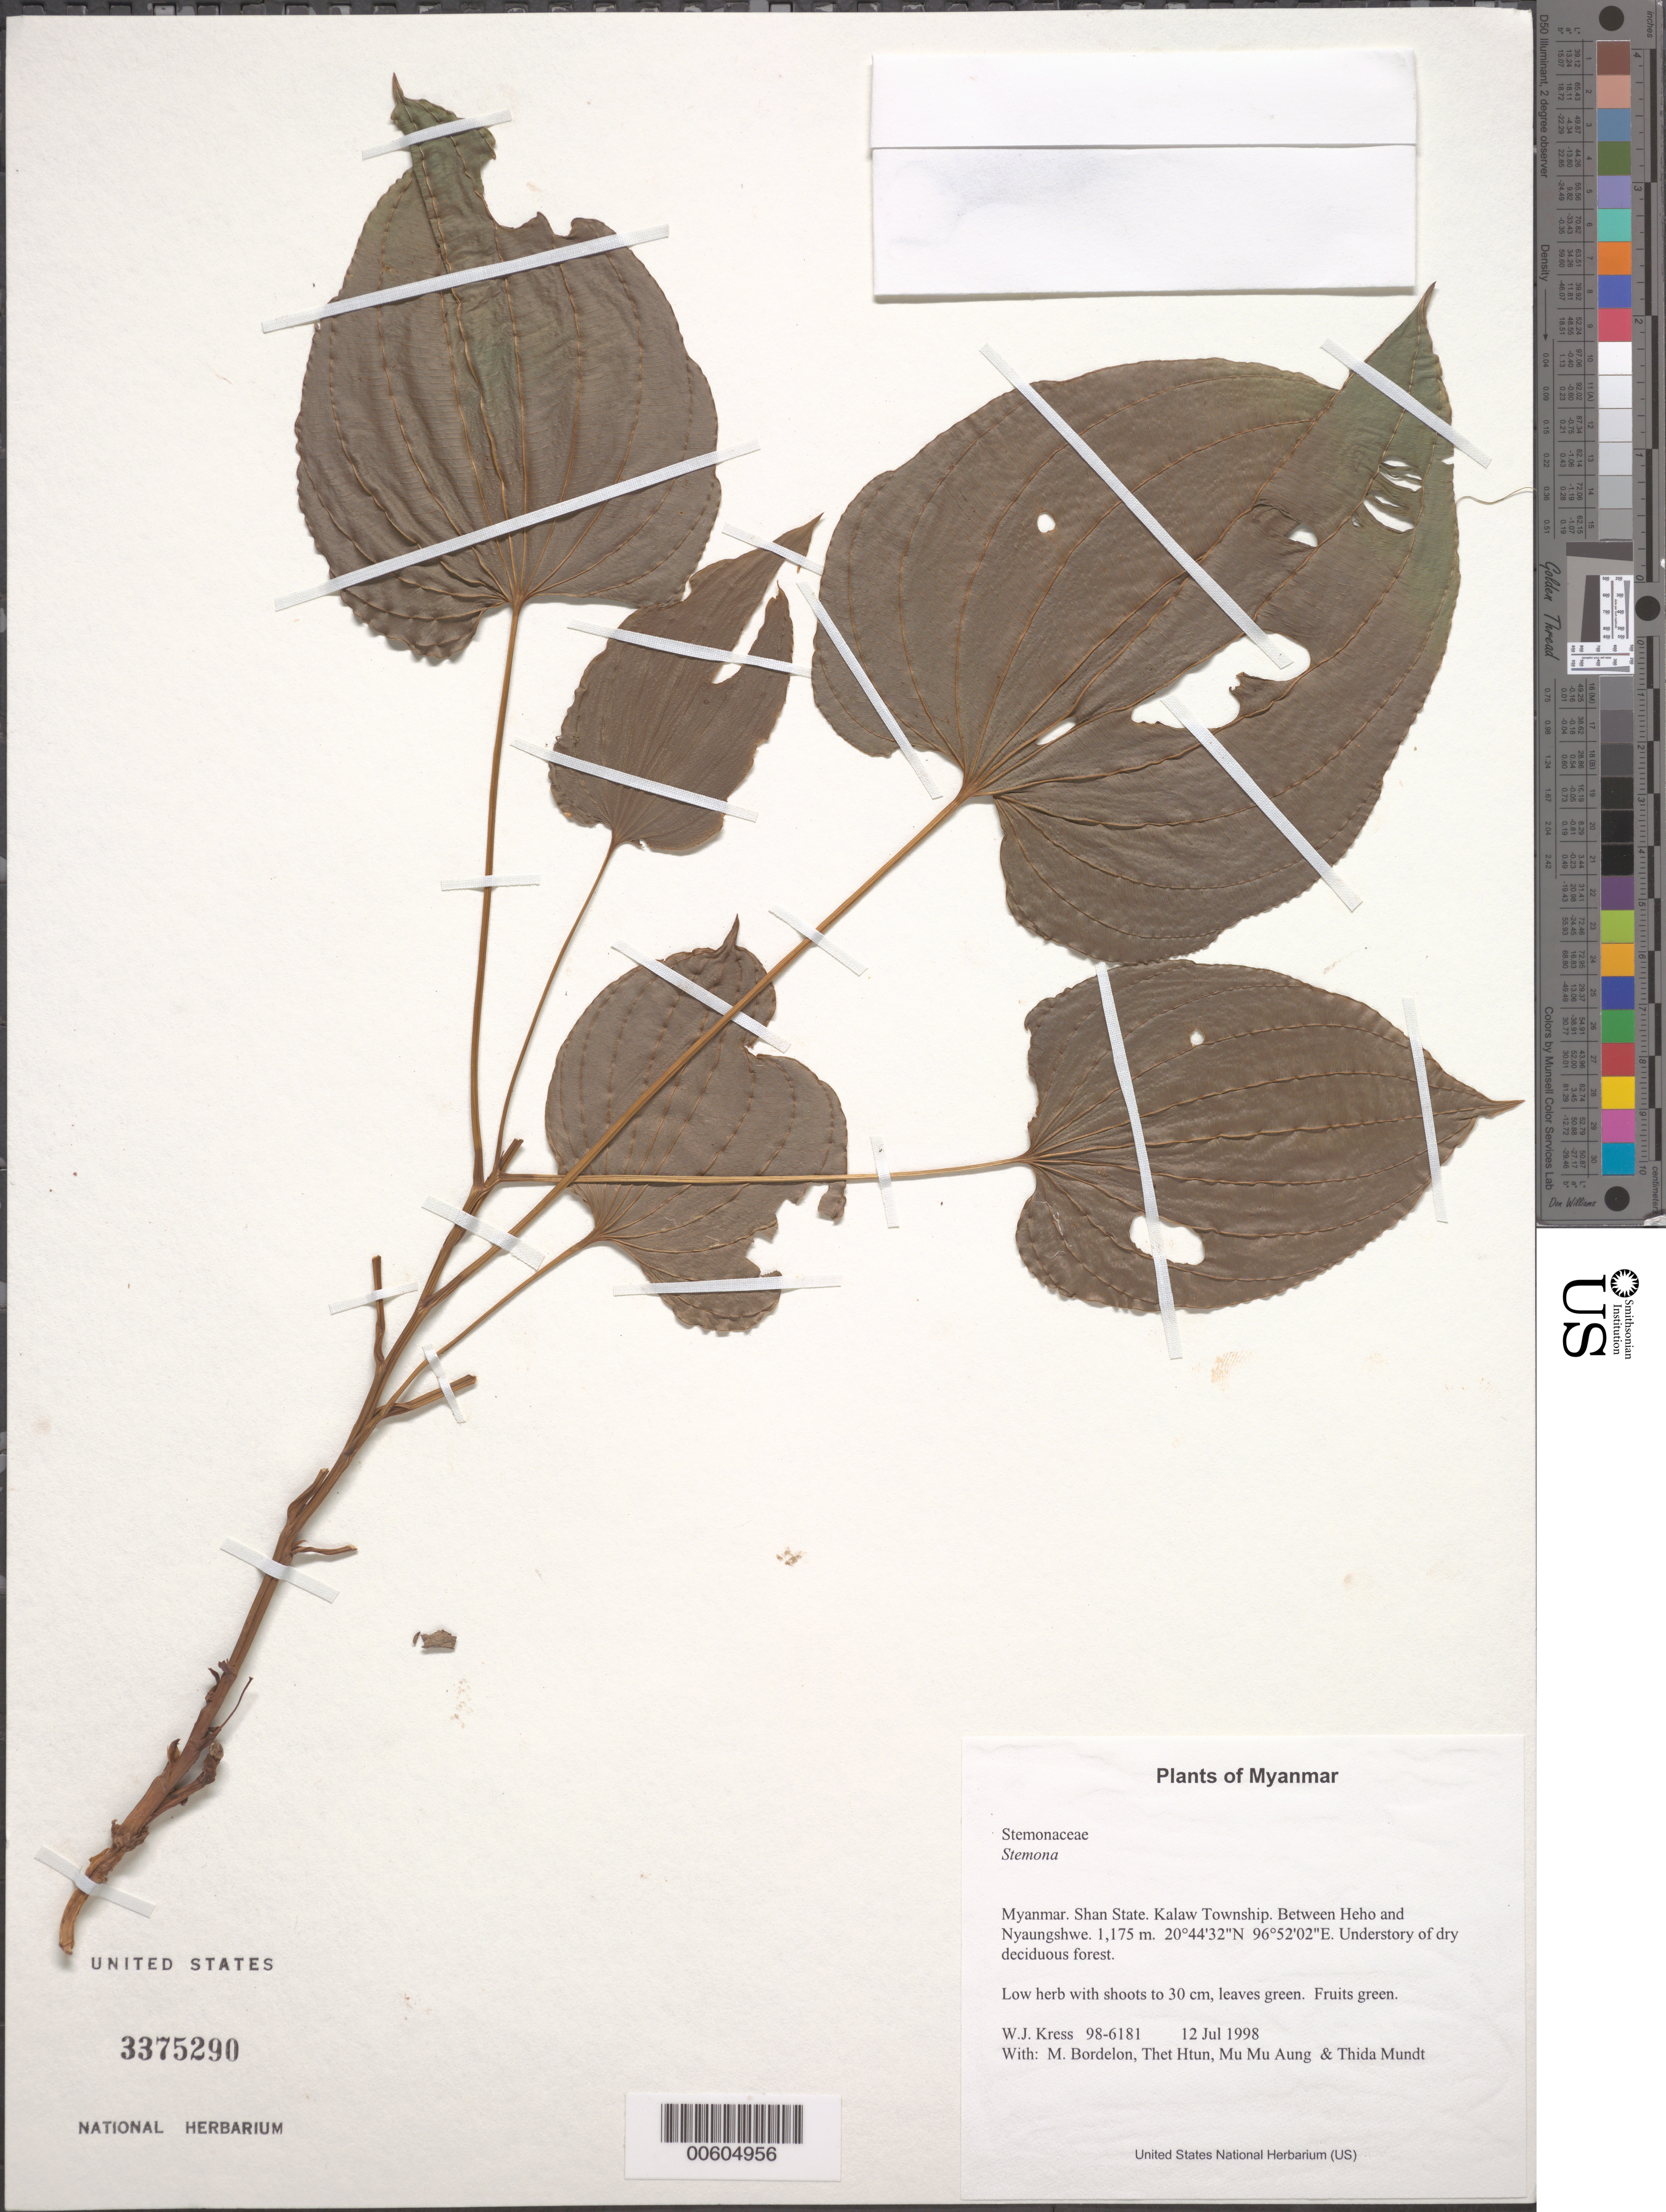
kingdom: Plantae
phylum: Tracheophyta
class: Liliopsida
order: Pandanales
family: Stemonaceae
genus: Stemona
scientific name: Stemona sp.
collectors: W. J. Kress, M. Bordelon, Thet Htun, Mu Mu Aung & T. Mundt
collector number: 98-6181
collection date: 1998-07-12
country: Myanmar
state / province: Shan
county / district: Kalaw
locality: Between Heho and Nyaungshwe.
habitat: Understory of dry deciduous forest.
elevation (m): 1175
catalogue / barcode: US 3375290